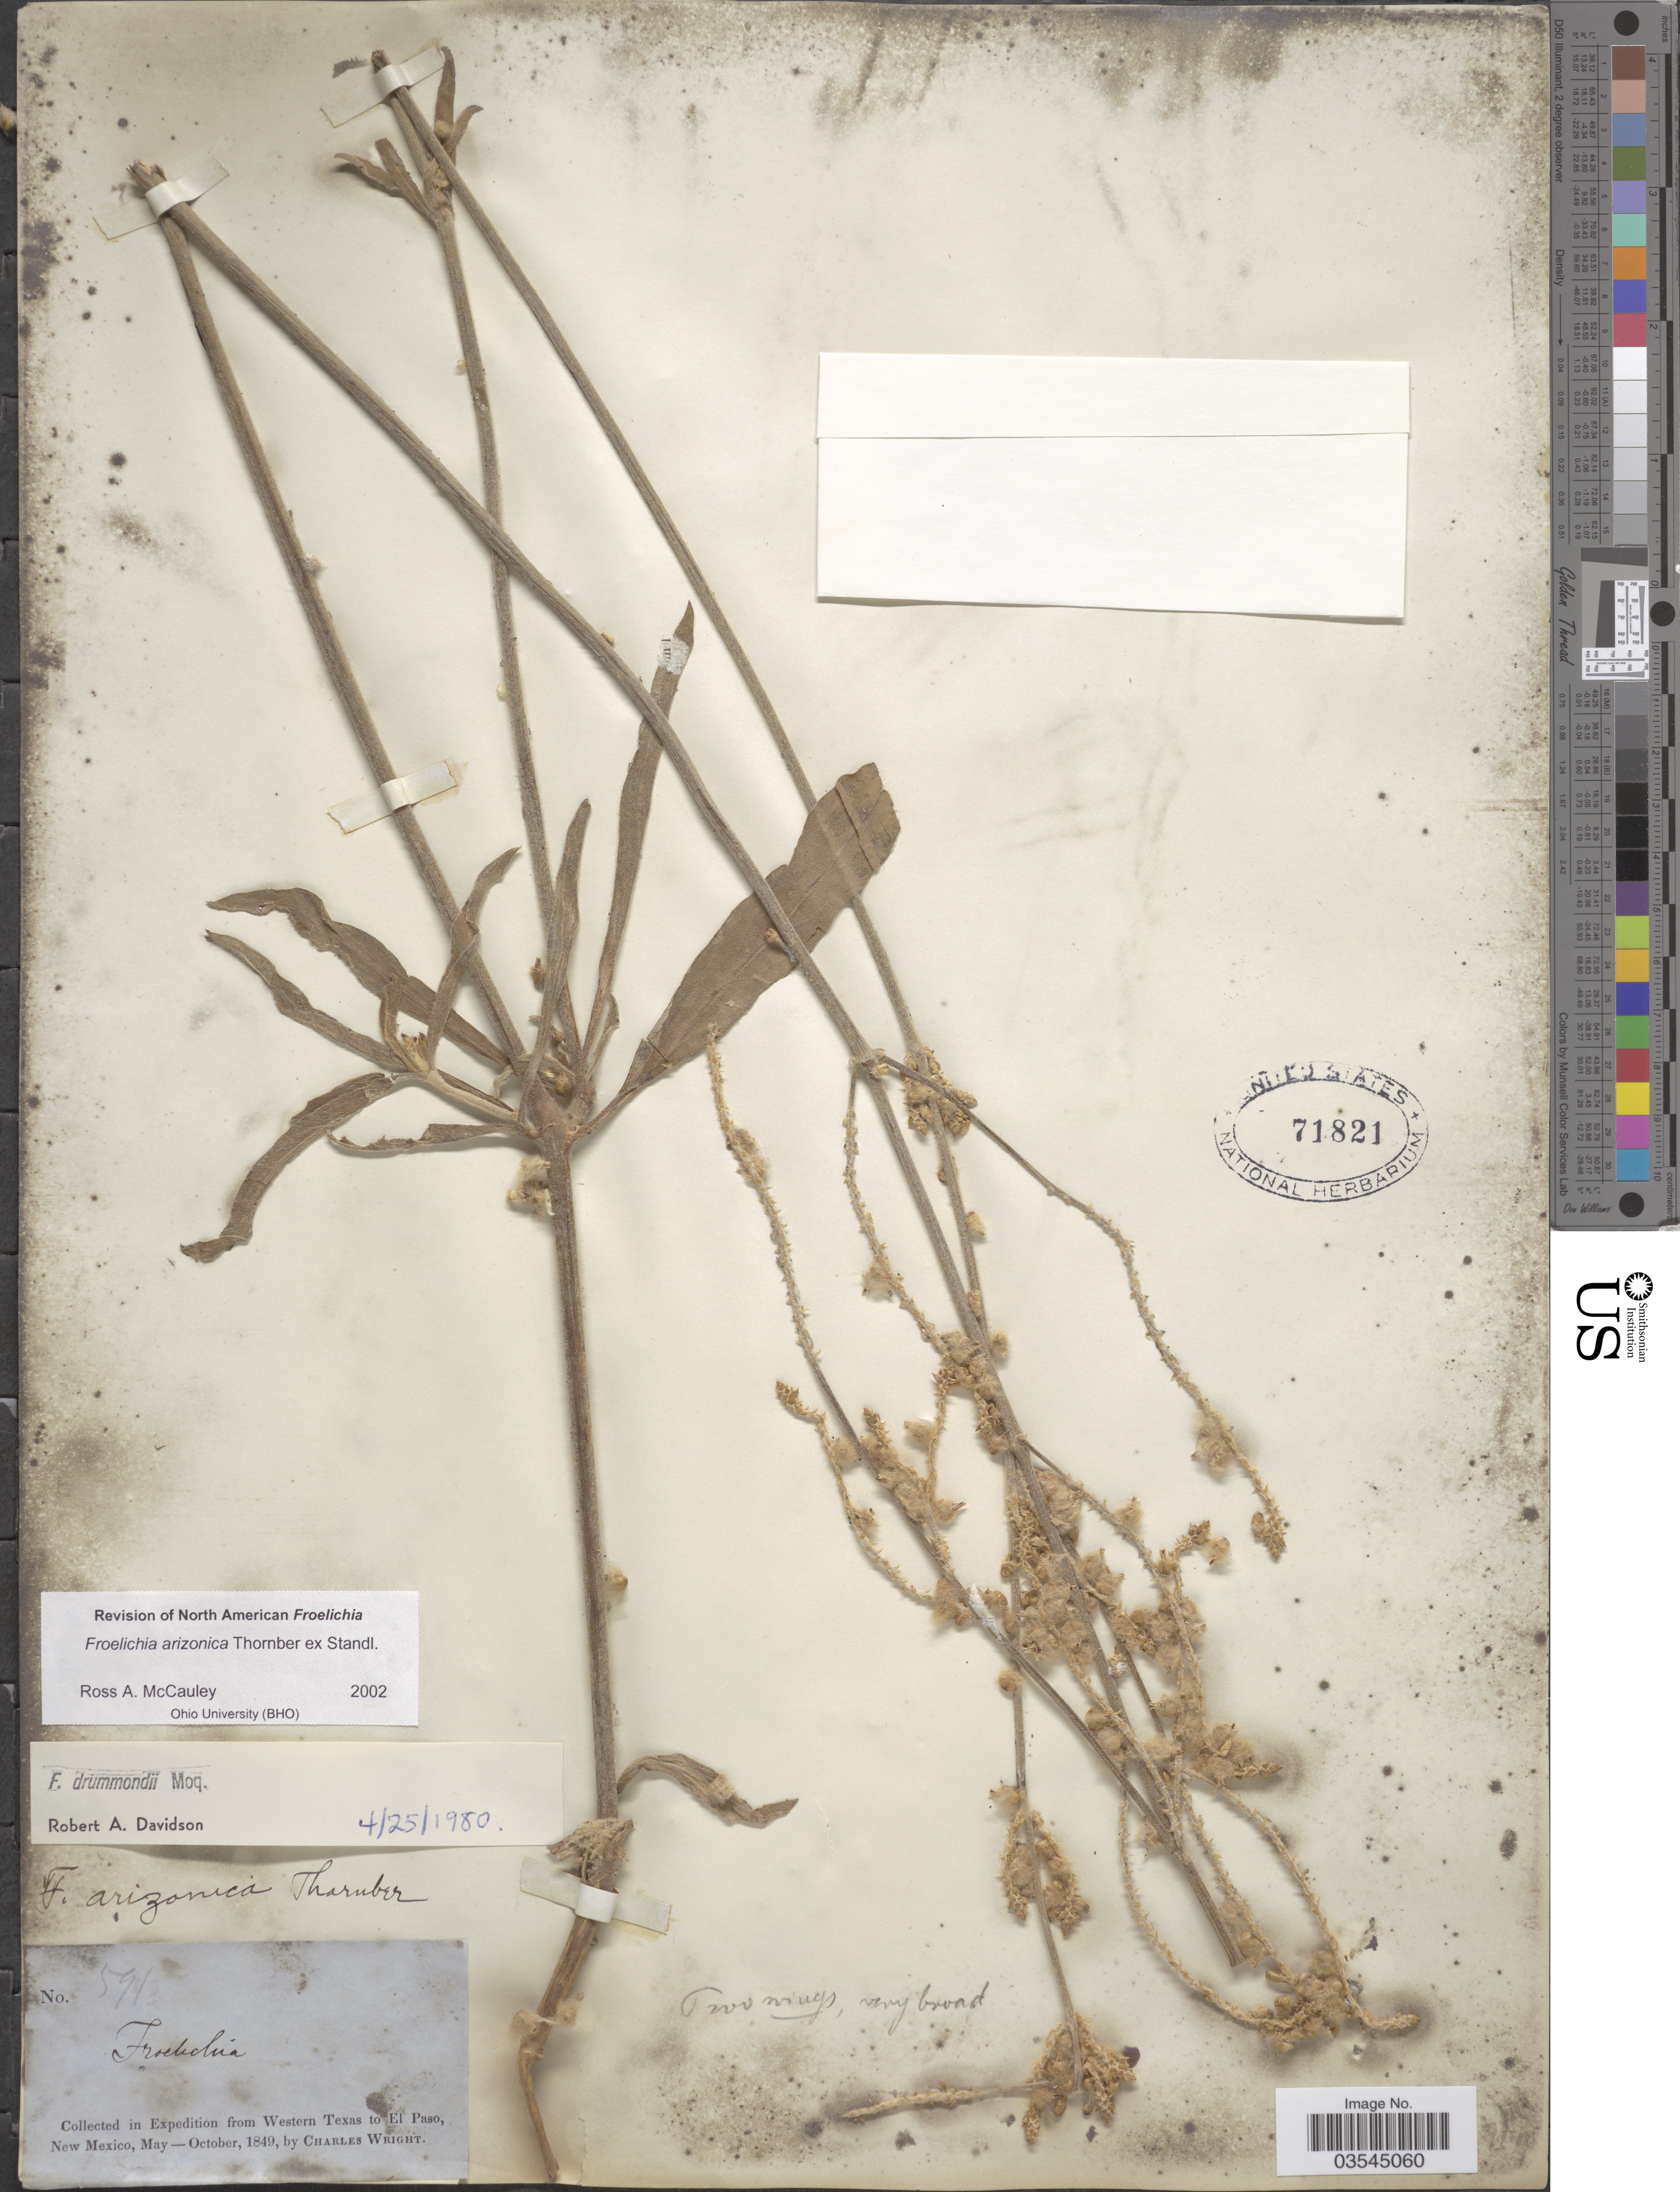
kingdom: Plantae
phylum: Tracheophyta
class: Magnoliopsida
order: Caryophyllales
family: Amaranthaceae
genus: Froelichia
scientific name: Froelichia arizonica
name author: Thornber ex Standl.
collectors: C. Wright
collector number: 591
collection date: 1849-05/1849-10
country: United States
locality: Western Texas to El Paso, New Mexico.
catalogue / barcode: US 71821